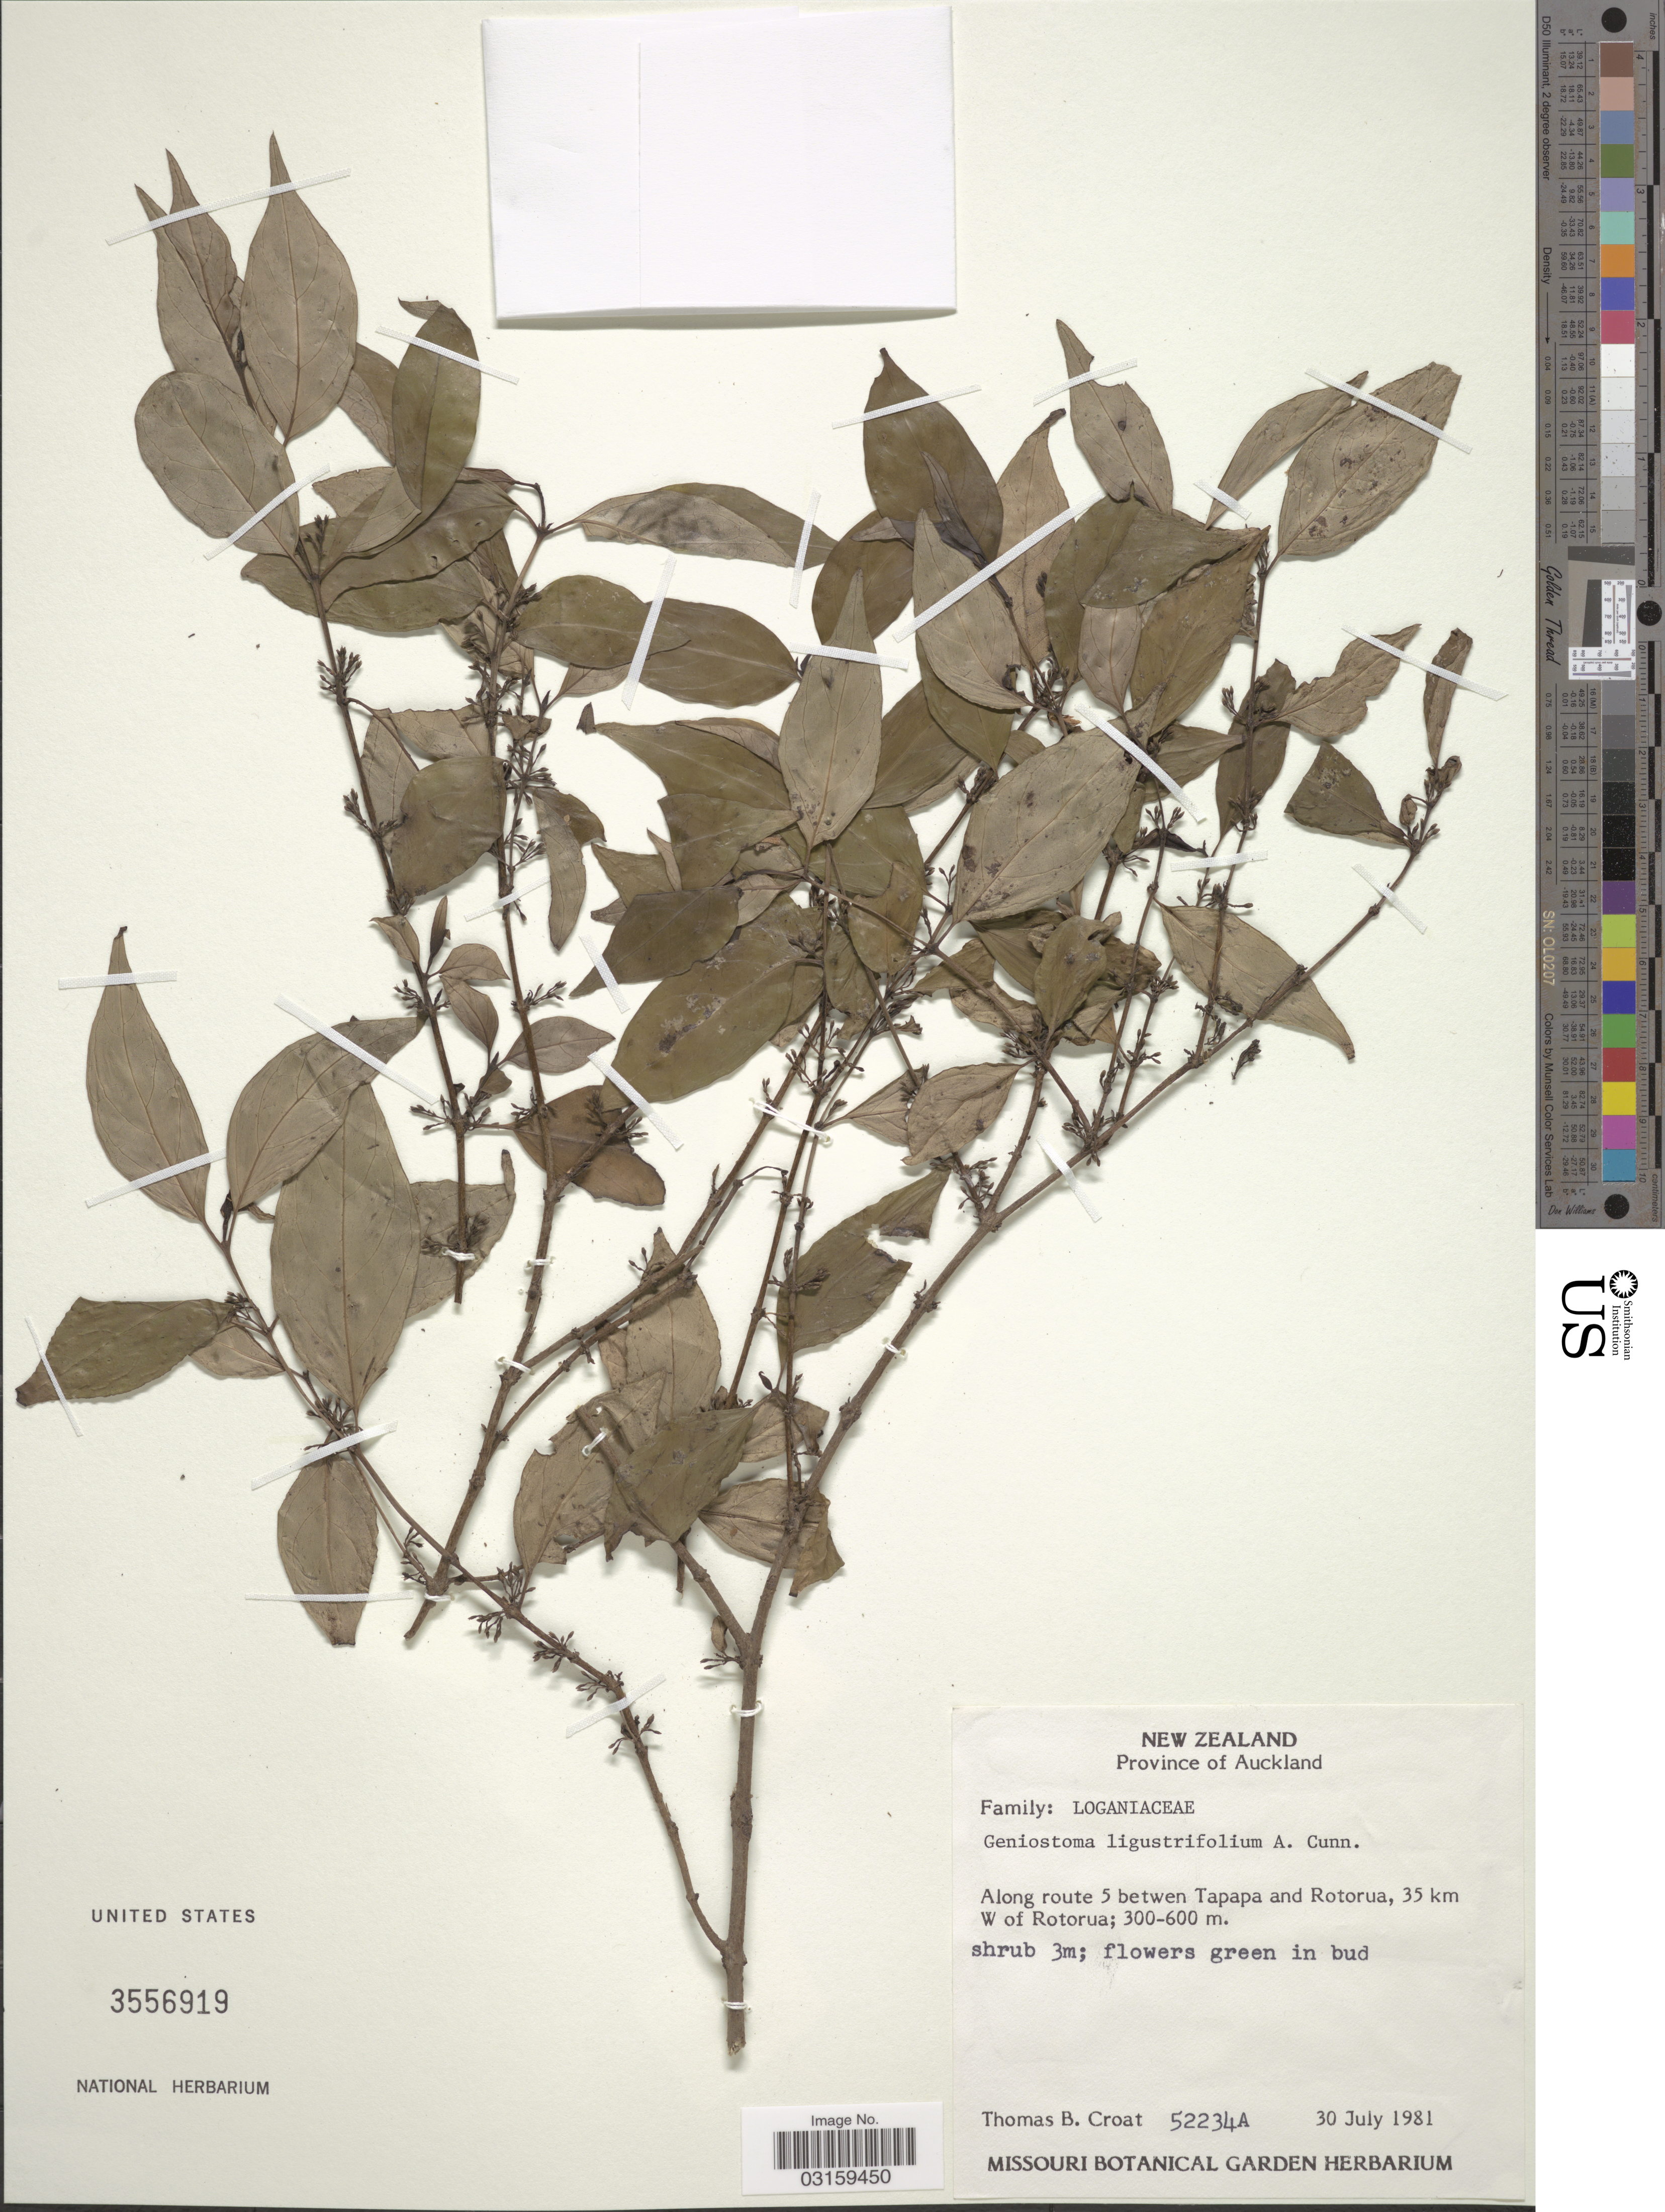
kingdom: Plantae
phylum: Tracheophyta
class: Magnoliopsida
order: Gentianales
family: Loganiaceae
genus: Geniostoma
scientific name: Geniostoma ligustrifolium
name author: A. Cunn.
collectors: T. B. Croat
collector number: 52234A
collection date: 1981-07-30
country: New Zealand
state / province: Auckland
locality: Province of Auckland. Along route 5 between Tapapa and Rotorua, 35 km W of Rotorua.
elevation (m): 300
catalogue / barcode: US 3556919